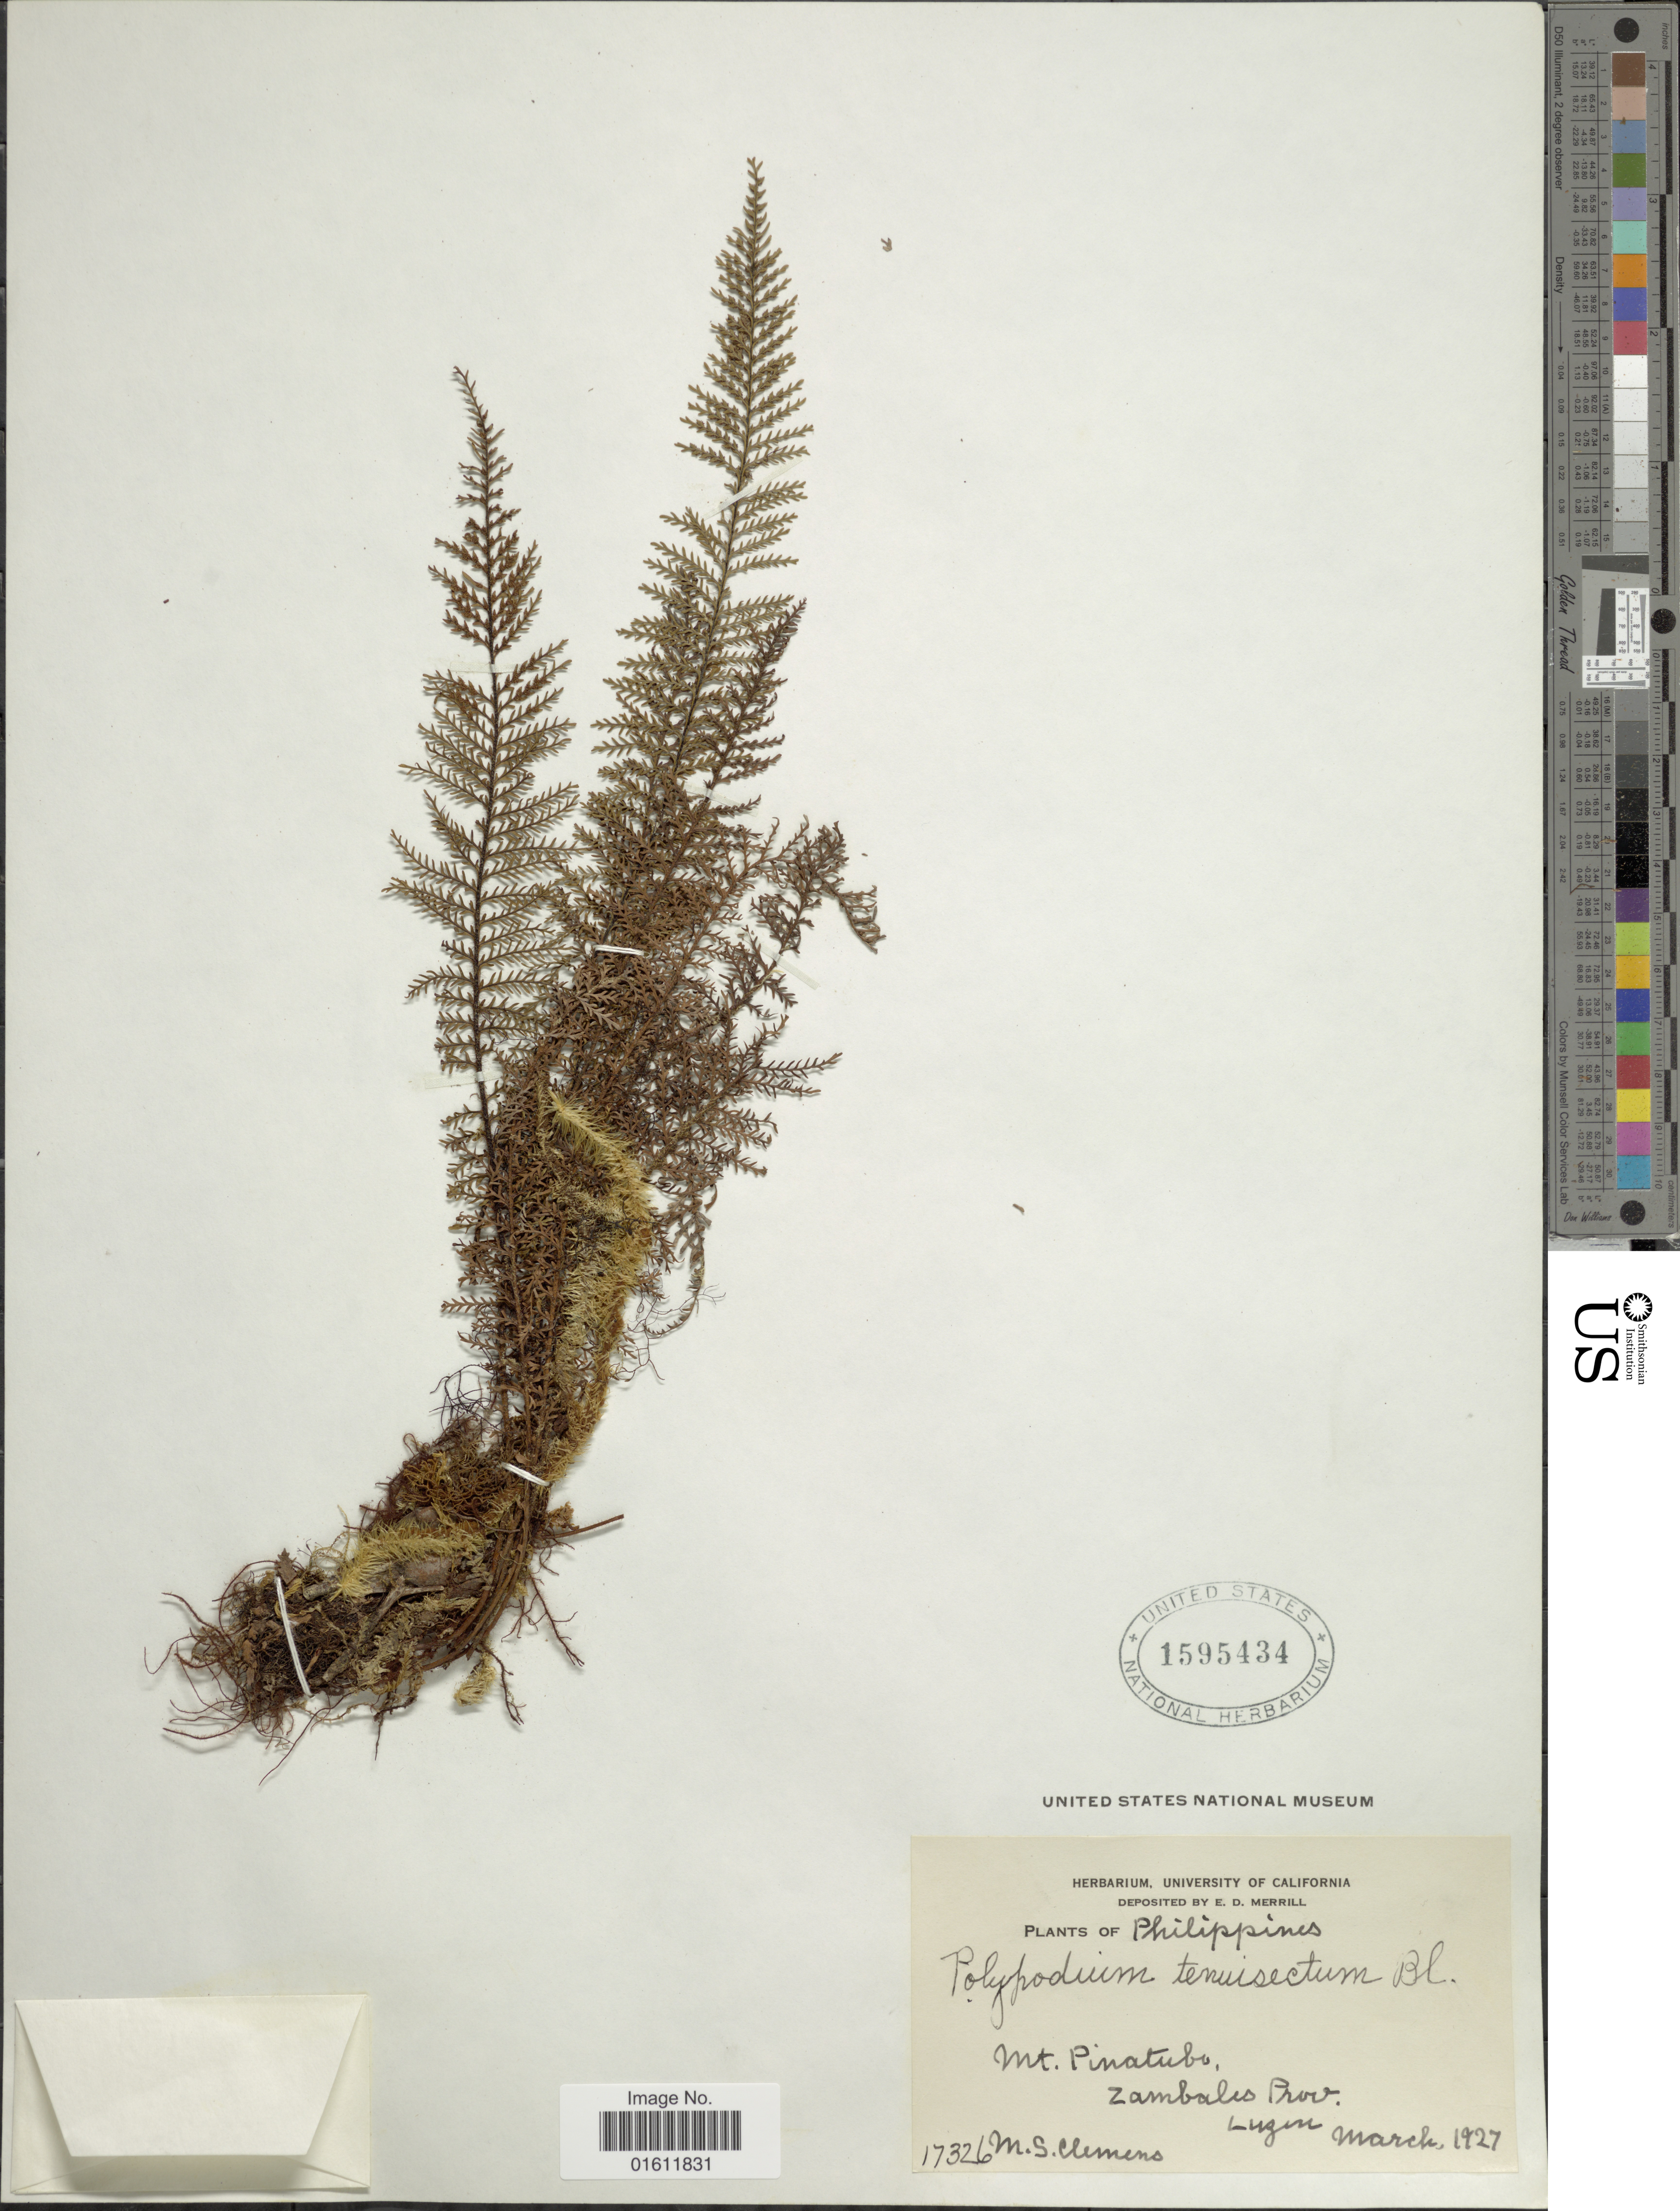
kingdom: Plantae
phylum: Tracheophyta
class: Polypodiopsida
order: Polypodiales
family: Polypodiaceae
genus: Themelium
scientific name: Themelium tenuisectum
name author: (Blume) Parris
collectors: M. S. Clemens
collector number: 17326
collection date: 1927-03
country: Philippines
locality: Mt. Pinatubo, Zambales Prov., Luzon.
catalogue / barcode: US 1595434